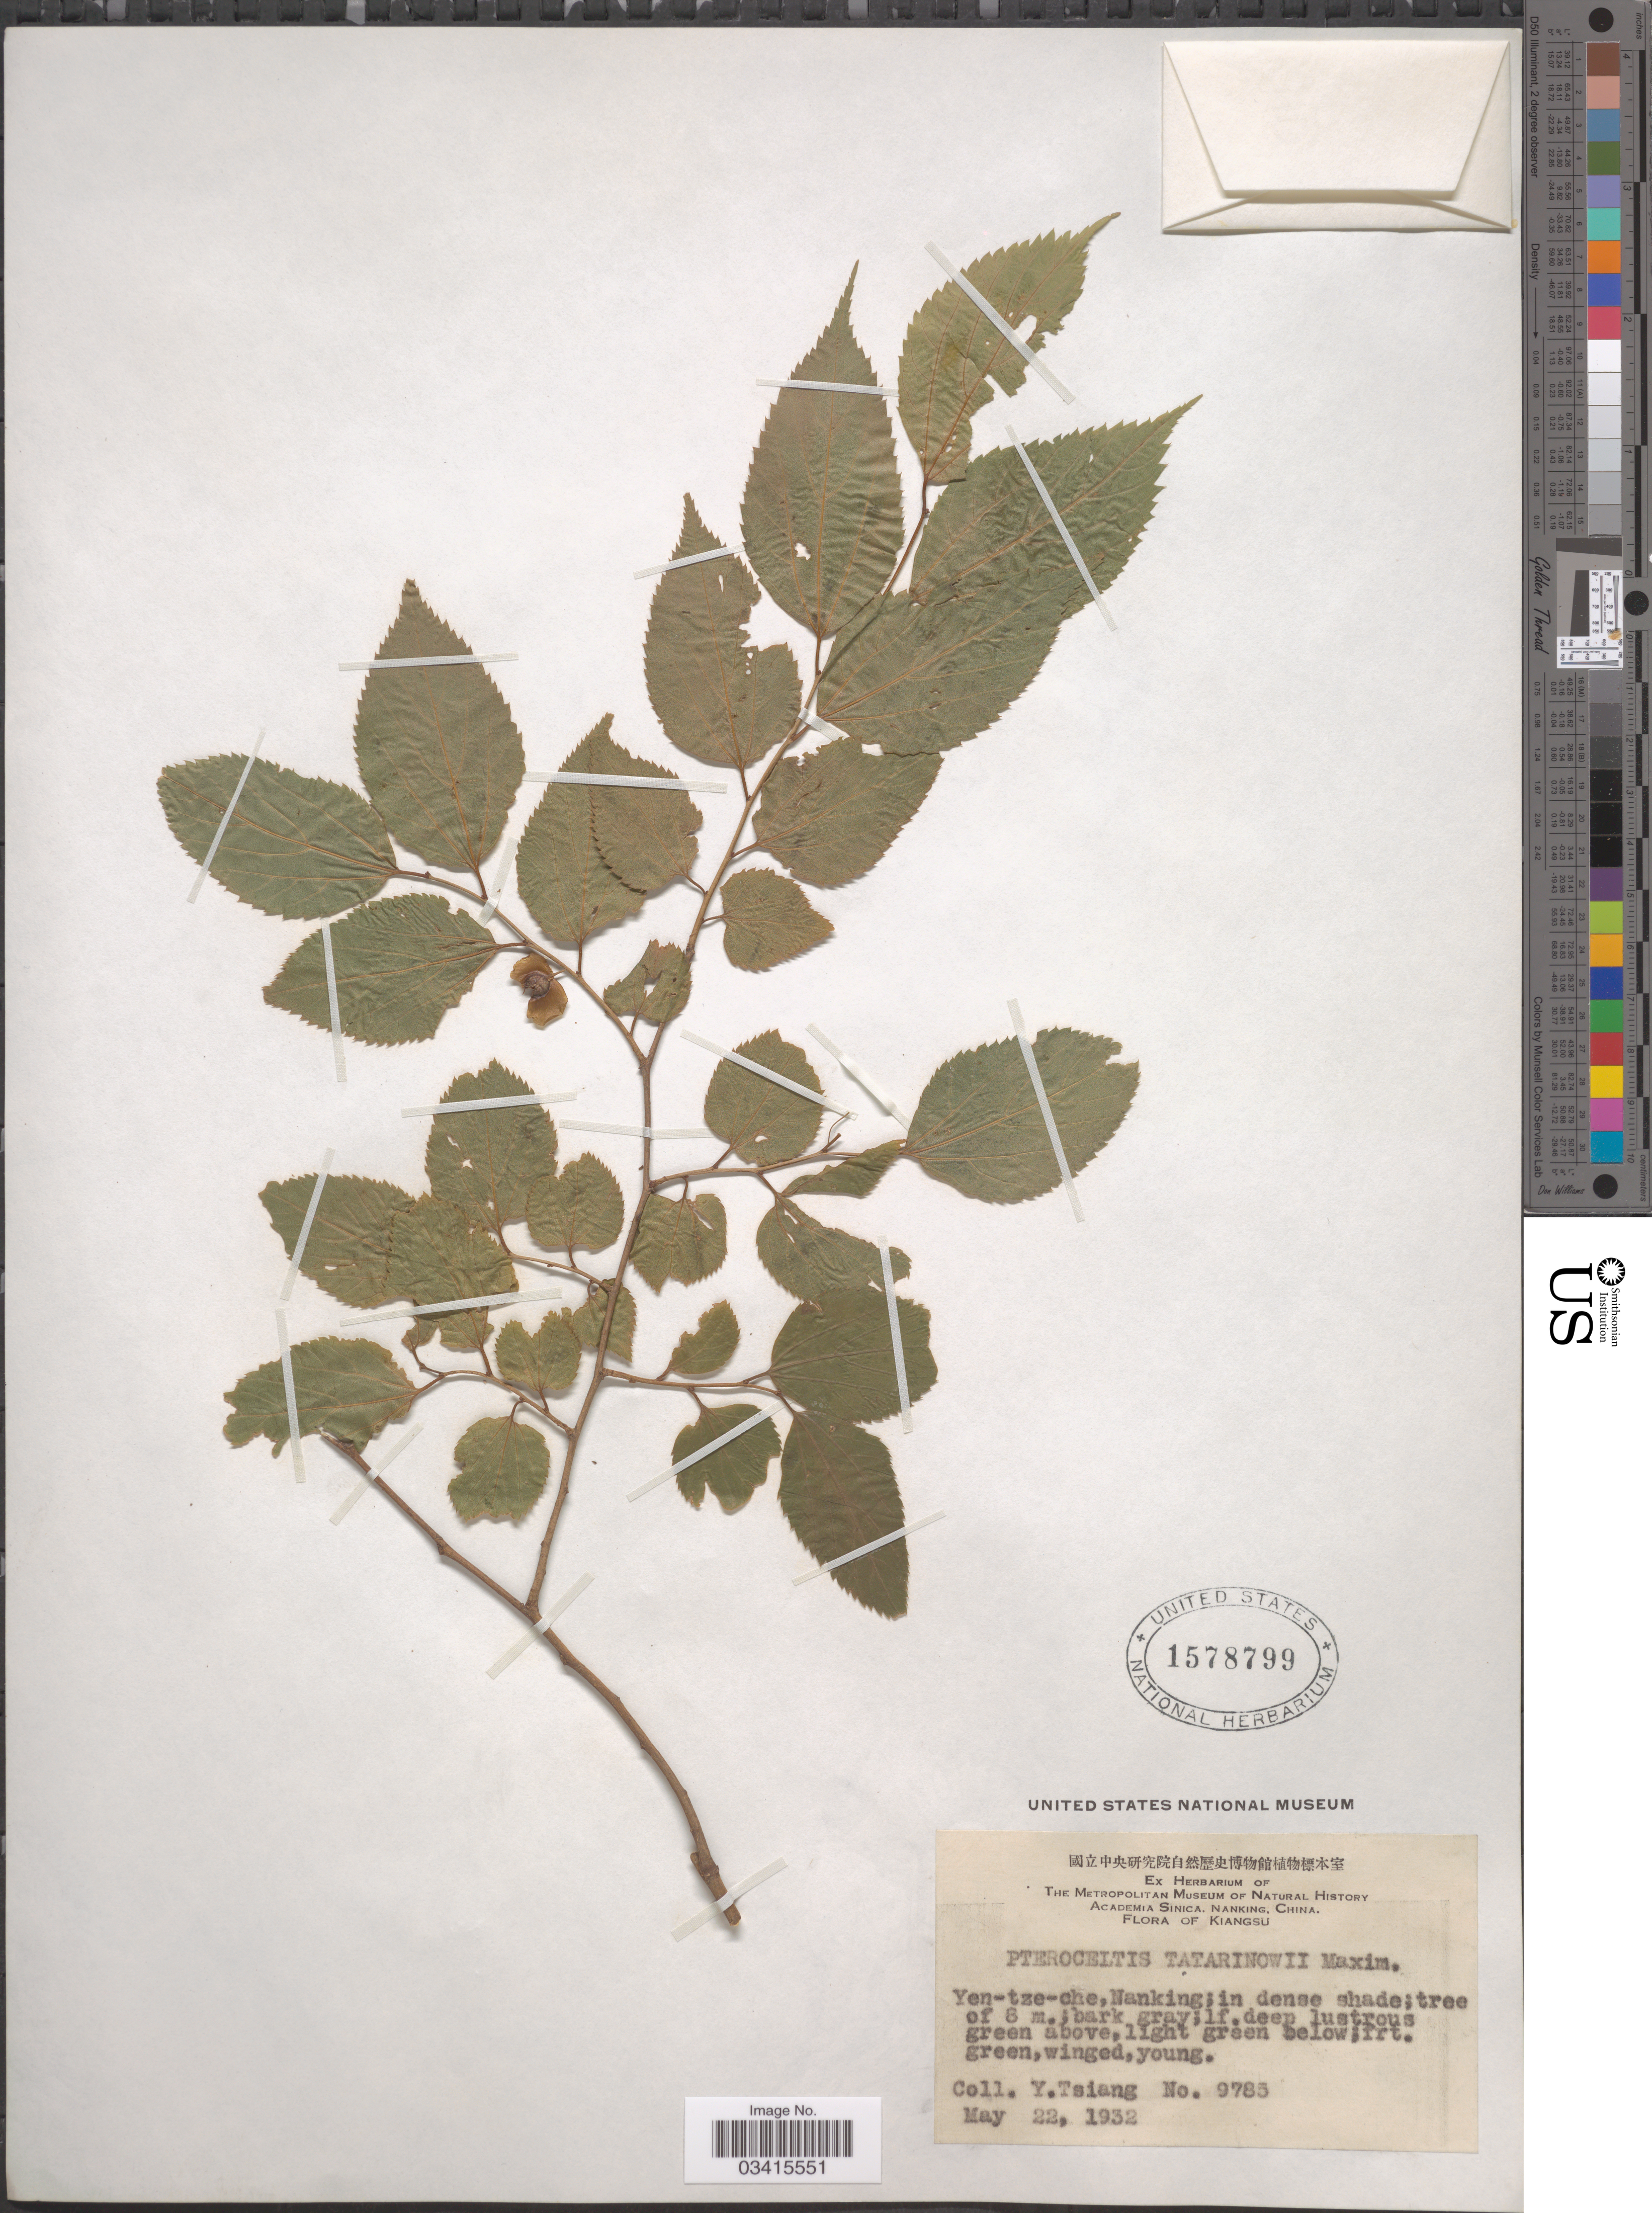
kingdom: Plantae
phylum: Tracheophyta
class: Magnoliopsida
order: Rosales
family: Cannabaceae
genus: Pteroceltis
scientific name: Pteroceltis tatarinowii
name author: Maxim.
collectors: Y. Tsiang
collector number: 9785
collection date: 1932-05-22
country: China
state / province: Jiangsu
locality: Kiangsu. Yen-tze-che, Nanking.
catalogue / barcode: US 1578799